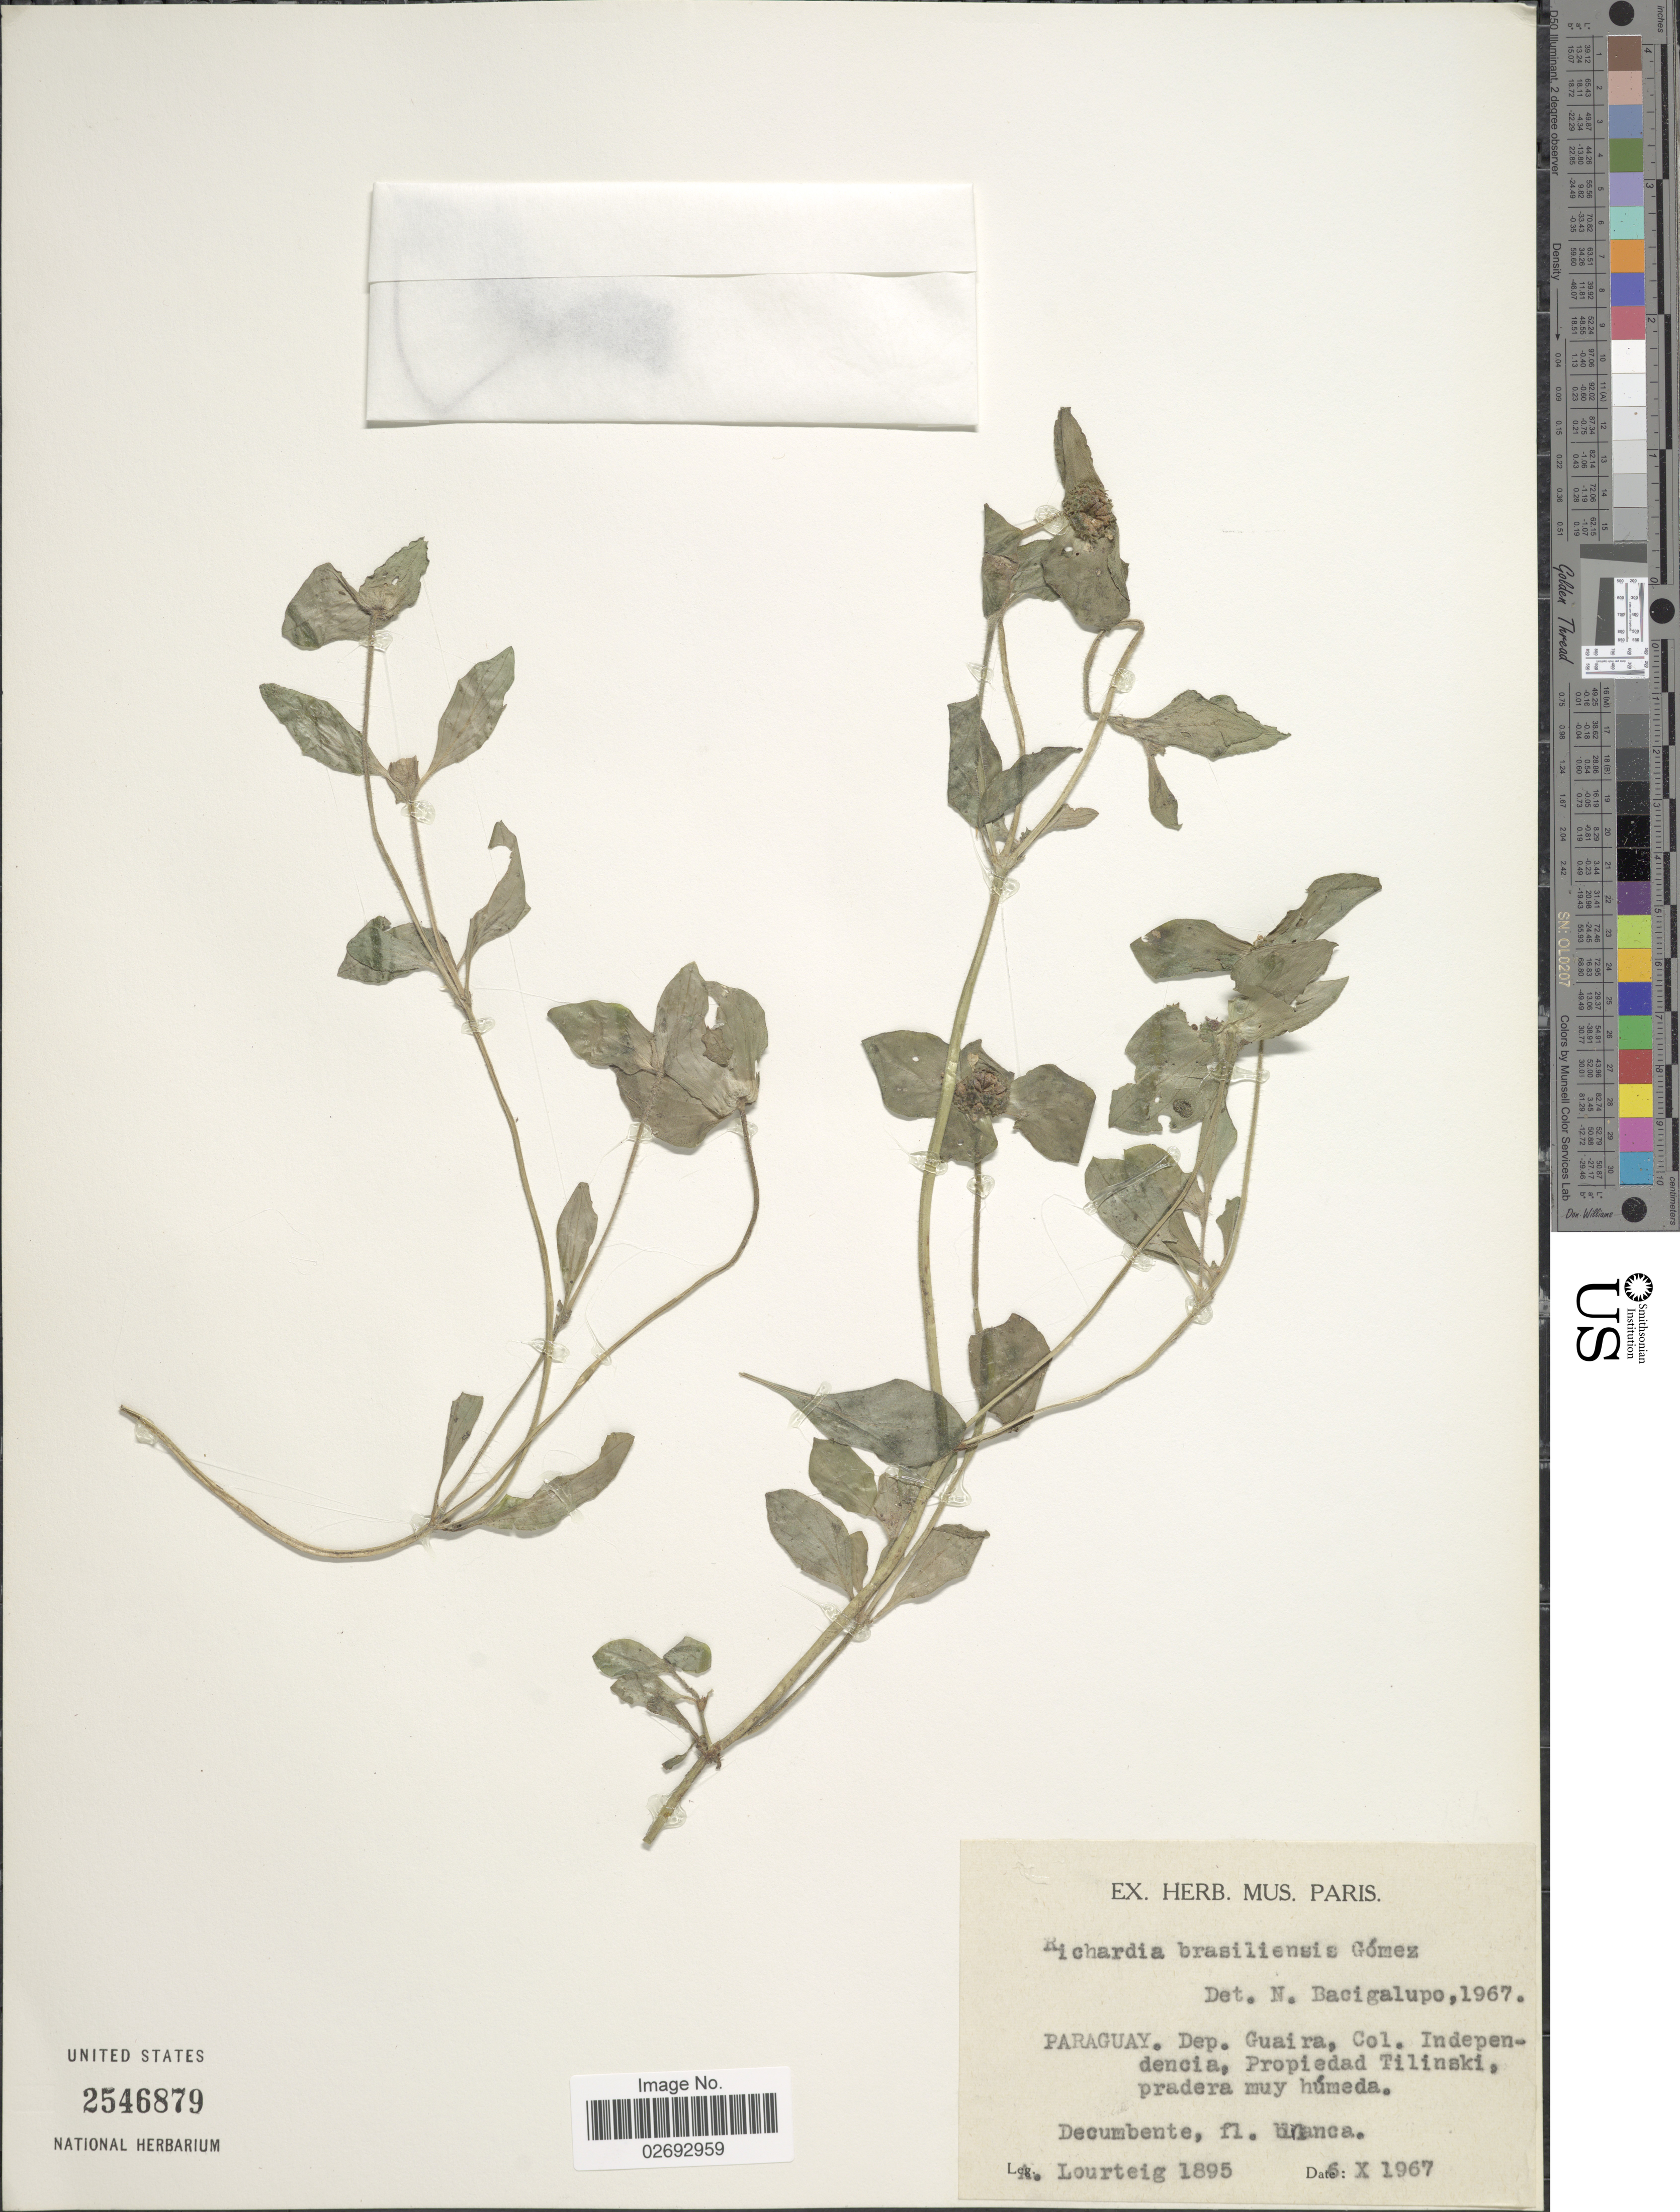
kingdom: Plantae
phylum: Tracheophyta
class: Magnoliopsida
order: Gentianales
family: Rubiaceae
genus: Richardia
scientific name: Richardia brasiliensis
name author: Gomes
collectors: A. Lourteig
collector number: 1895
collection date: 1967-10-06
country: Paraguay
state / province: Guaira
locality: Col. Independencia, Propiedad Tilinski, pradera muy humeda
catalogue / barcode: US 2546879